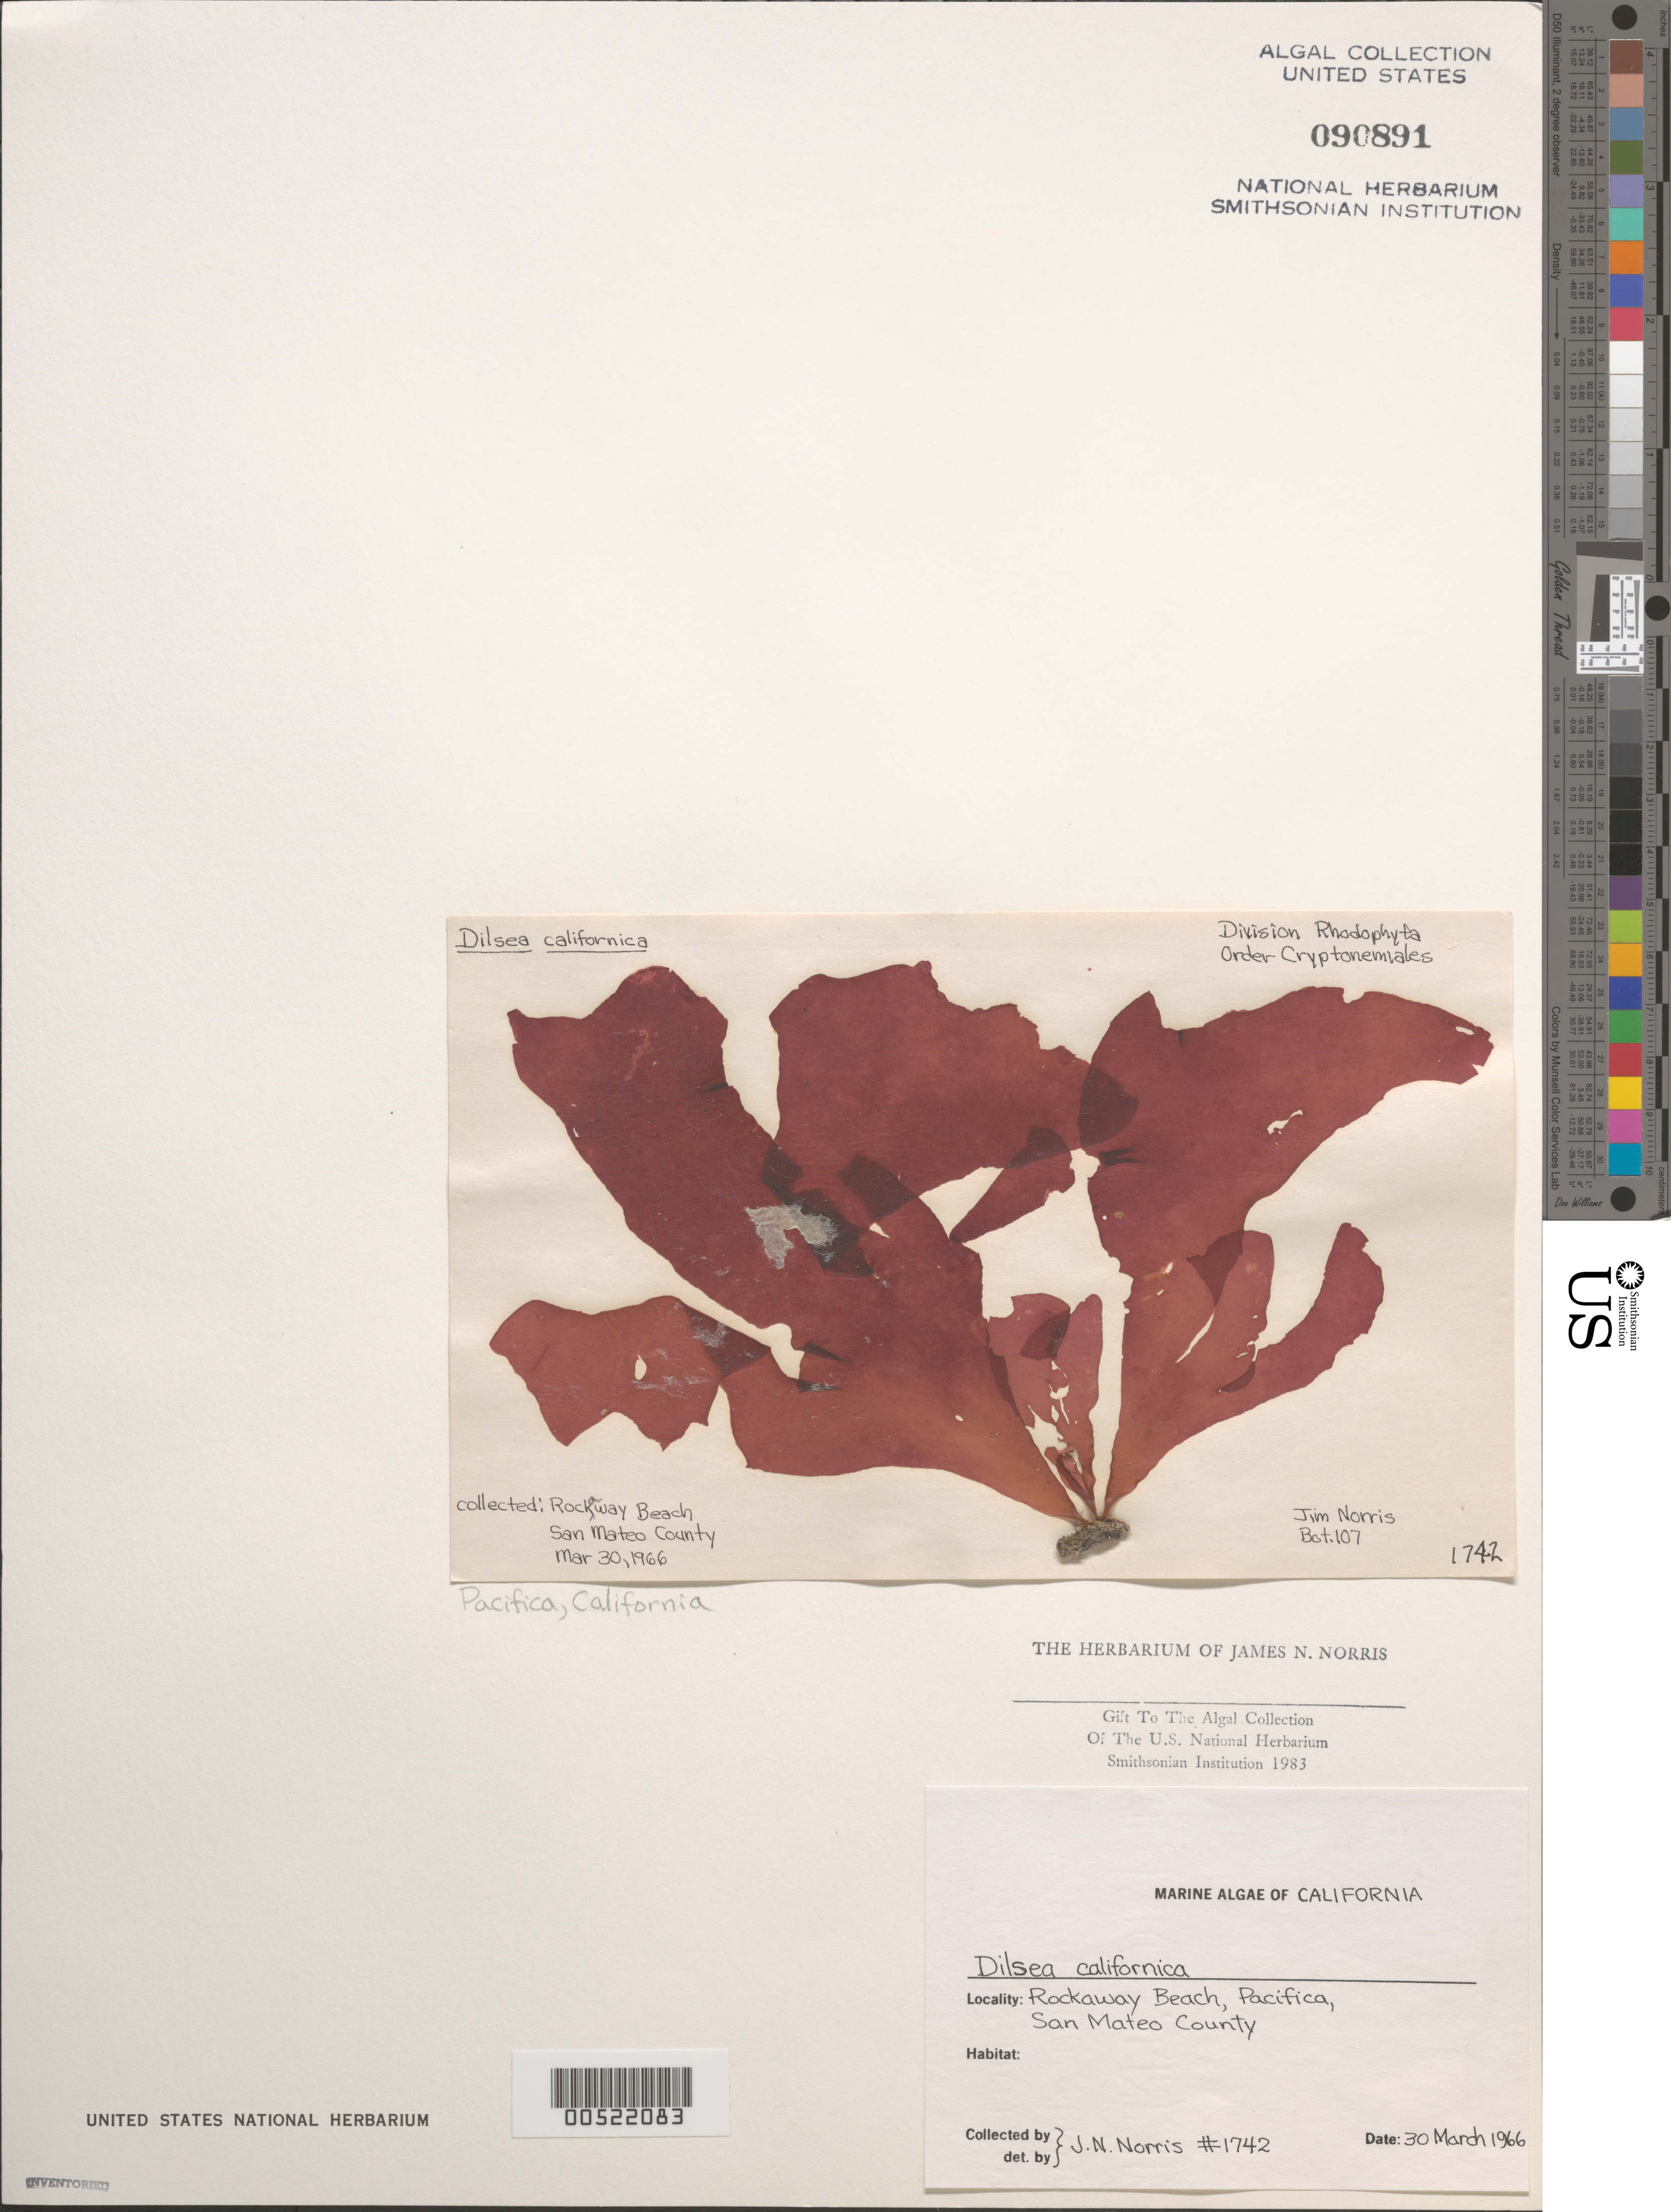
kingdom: Plantae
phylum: Rhodophyta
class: Florideophyceae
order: Gigartinales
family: Dumontiaceae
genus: Dilsea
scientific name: Dilsea californica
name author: (J. Agardh) Kuntze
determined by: Norris, James N.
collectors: J. N. Norris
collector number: JN-1742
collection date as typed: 30 Mar 1966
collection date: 1966-03-30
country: United States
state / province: California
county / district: San Mateo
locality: Rockaway Beach, Pacifica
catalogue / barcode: US 90891